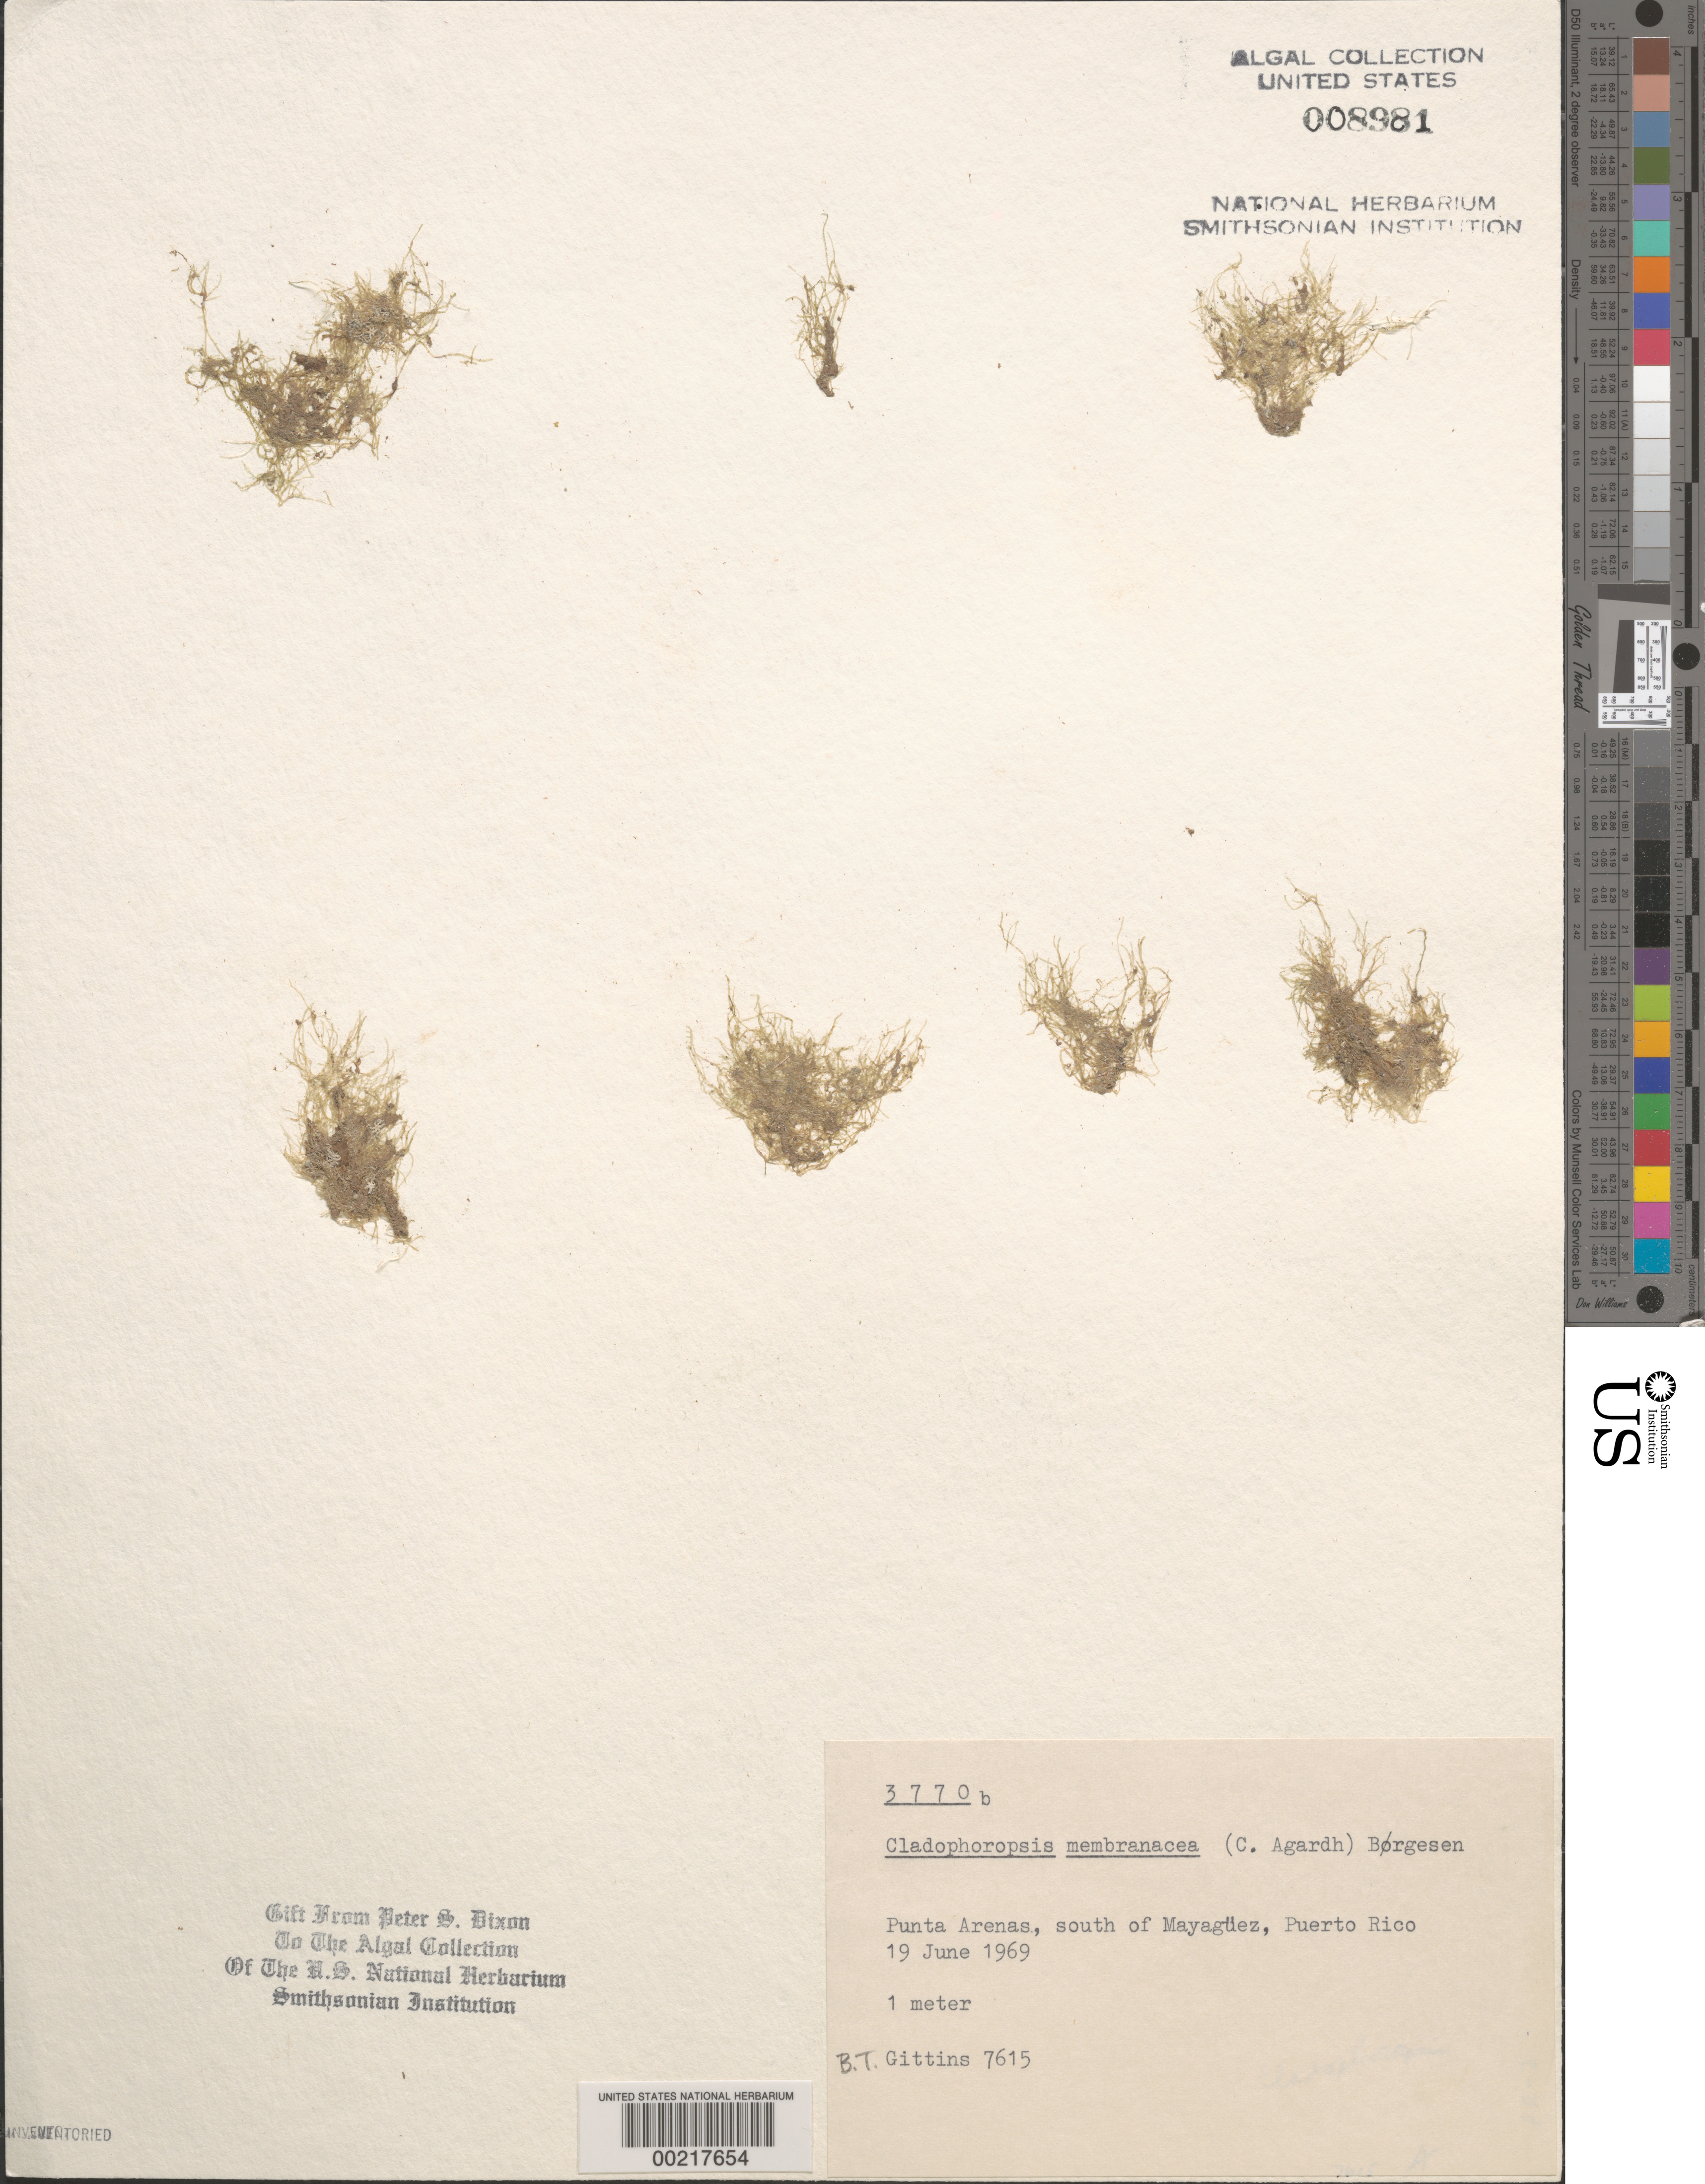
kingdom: Plantae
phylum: Chlorophyta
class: Ulvophyceae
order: Siphonocladales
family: Boodleaceae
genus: Cladophoropsis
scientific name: Cladophoropsis membranacea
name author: (Hofman-Bang) Børgesen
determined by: Dixon, P. S.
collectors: B. Gittins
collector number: BTG 7615 & PSD 3770B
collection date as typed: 19 Jun 1969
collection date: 1969-06-19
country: Puerto Rico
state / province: Mayaguez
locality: Punta arenas, south of mayaguez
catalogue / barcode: US 8981